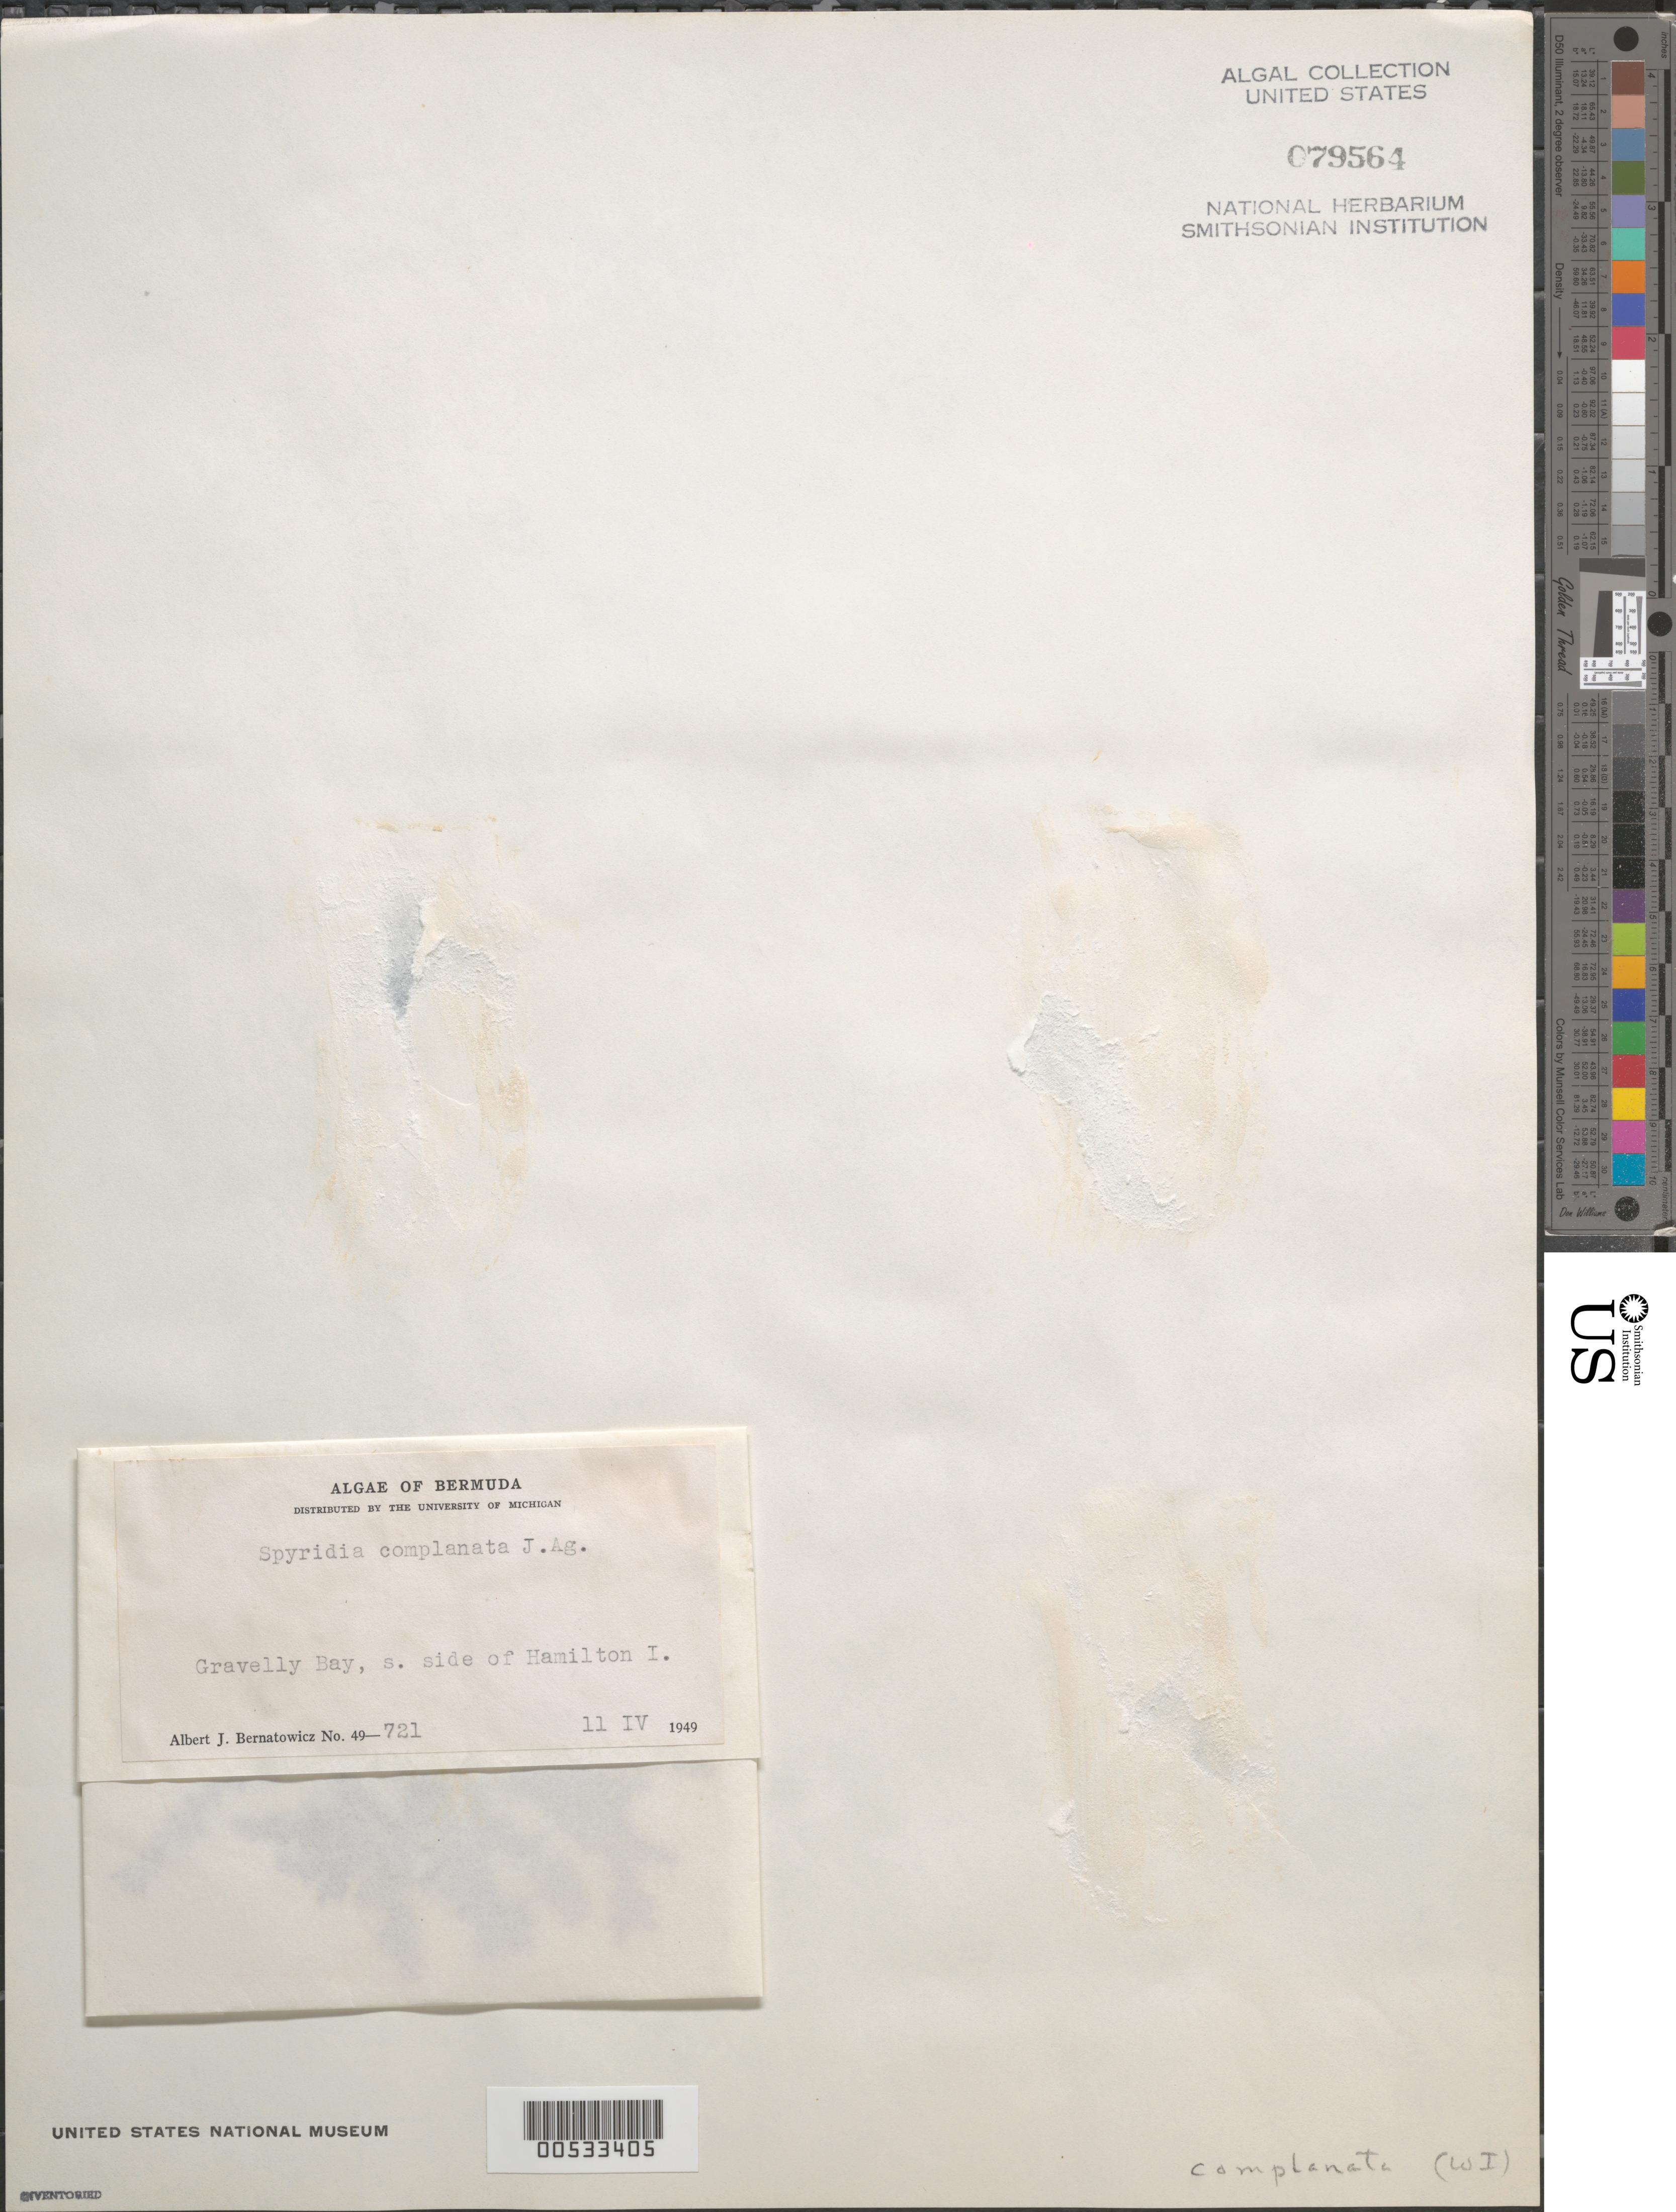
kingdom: Plantae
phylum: Rhodophyta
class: Florideophyceae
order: Ceramiales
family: Spyridiaceae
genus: Spyridia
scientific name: Spyridia aculeata var. complanta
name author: (J. Agardh) Hommersand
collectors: A. Bernatowicz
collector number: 49-721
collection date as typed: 11 Apr 1949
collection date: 1949-04-11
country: Bermuda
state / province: Smithʼs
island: Bermuda Island (Hamilton Island)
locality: Gravelly Bay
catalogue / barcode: US 79564